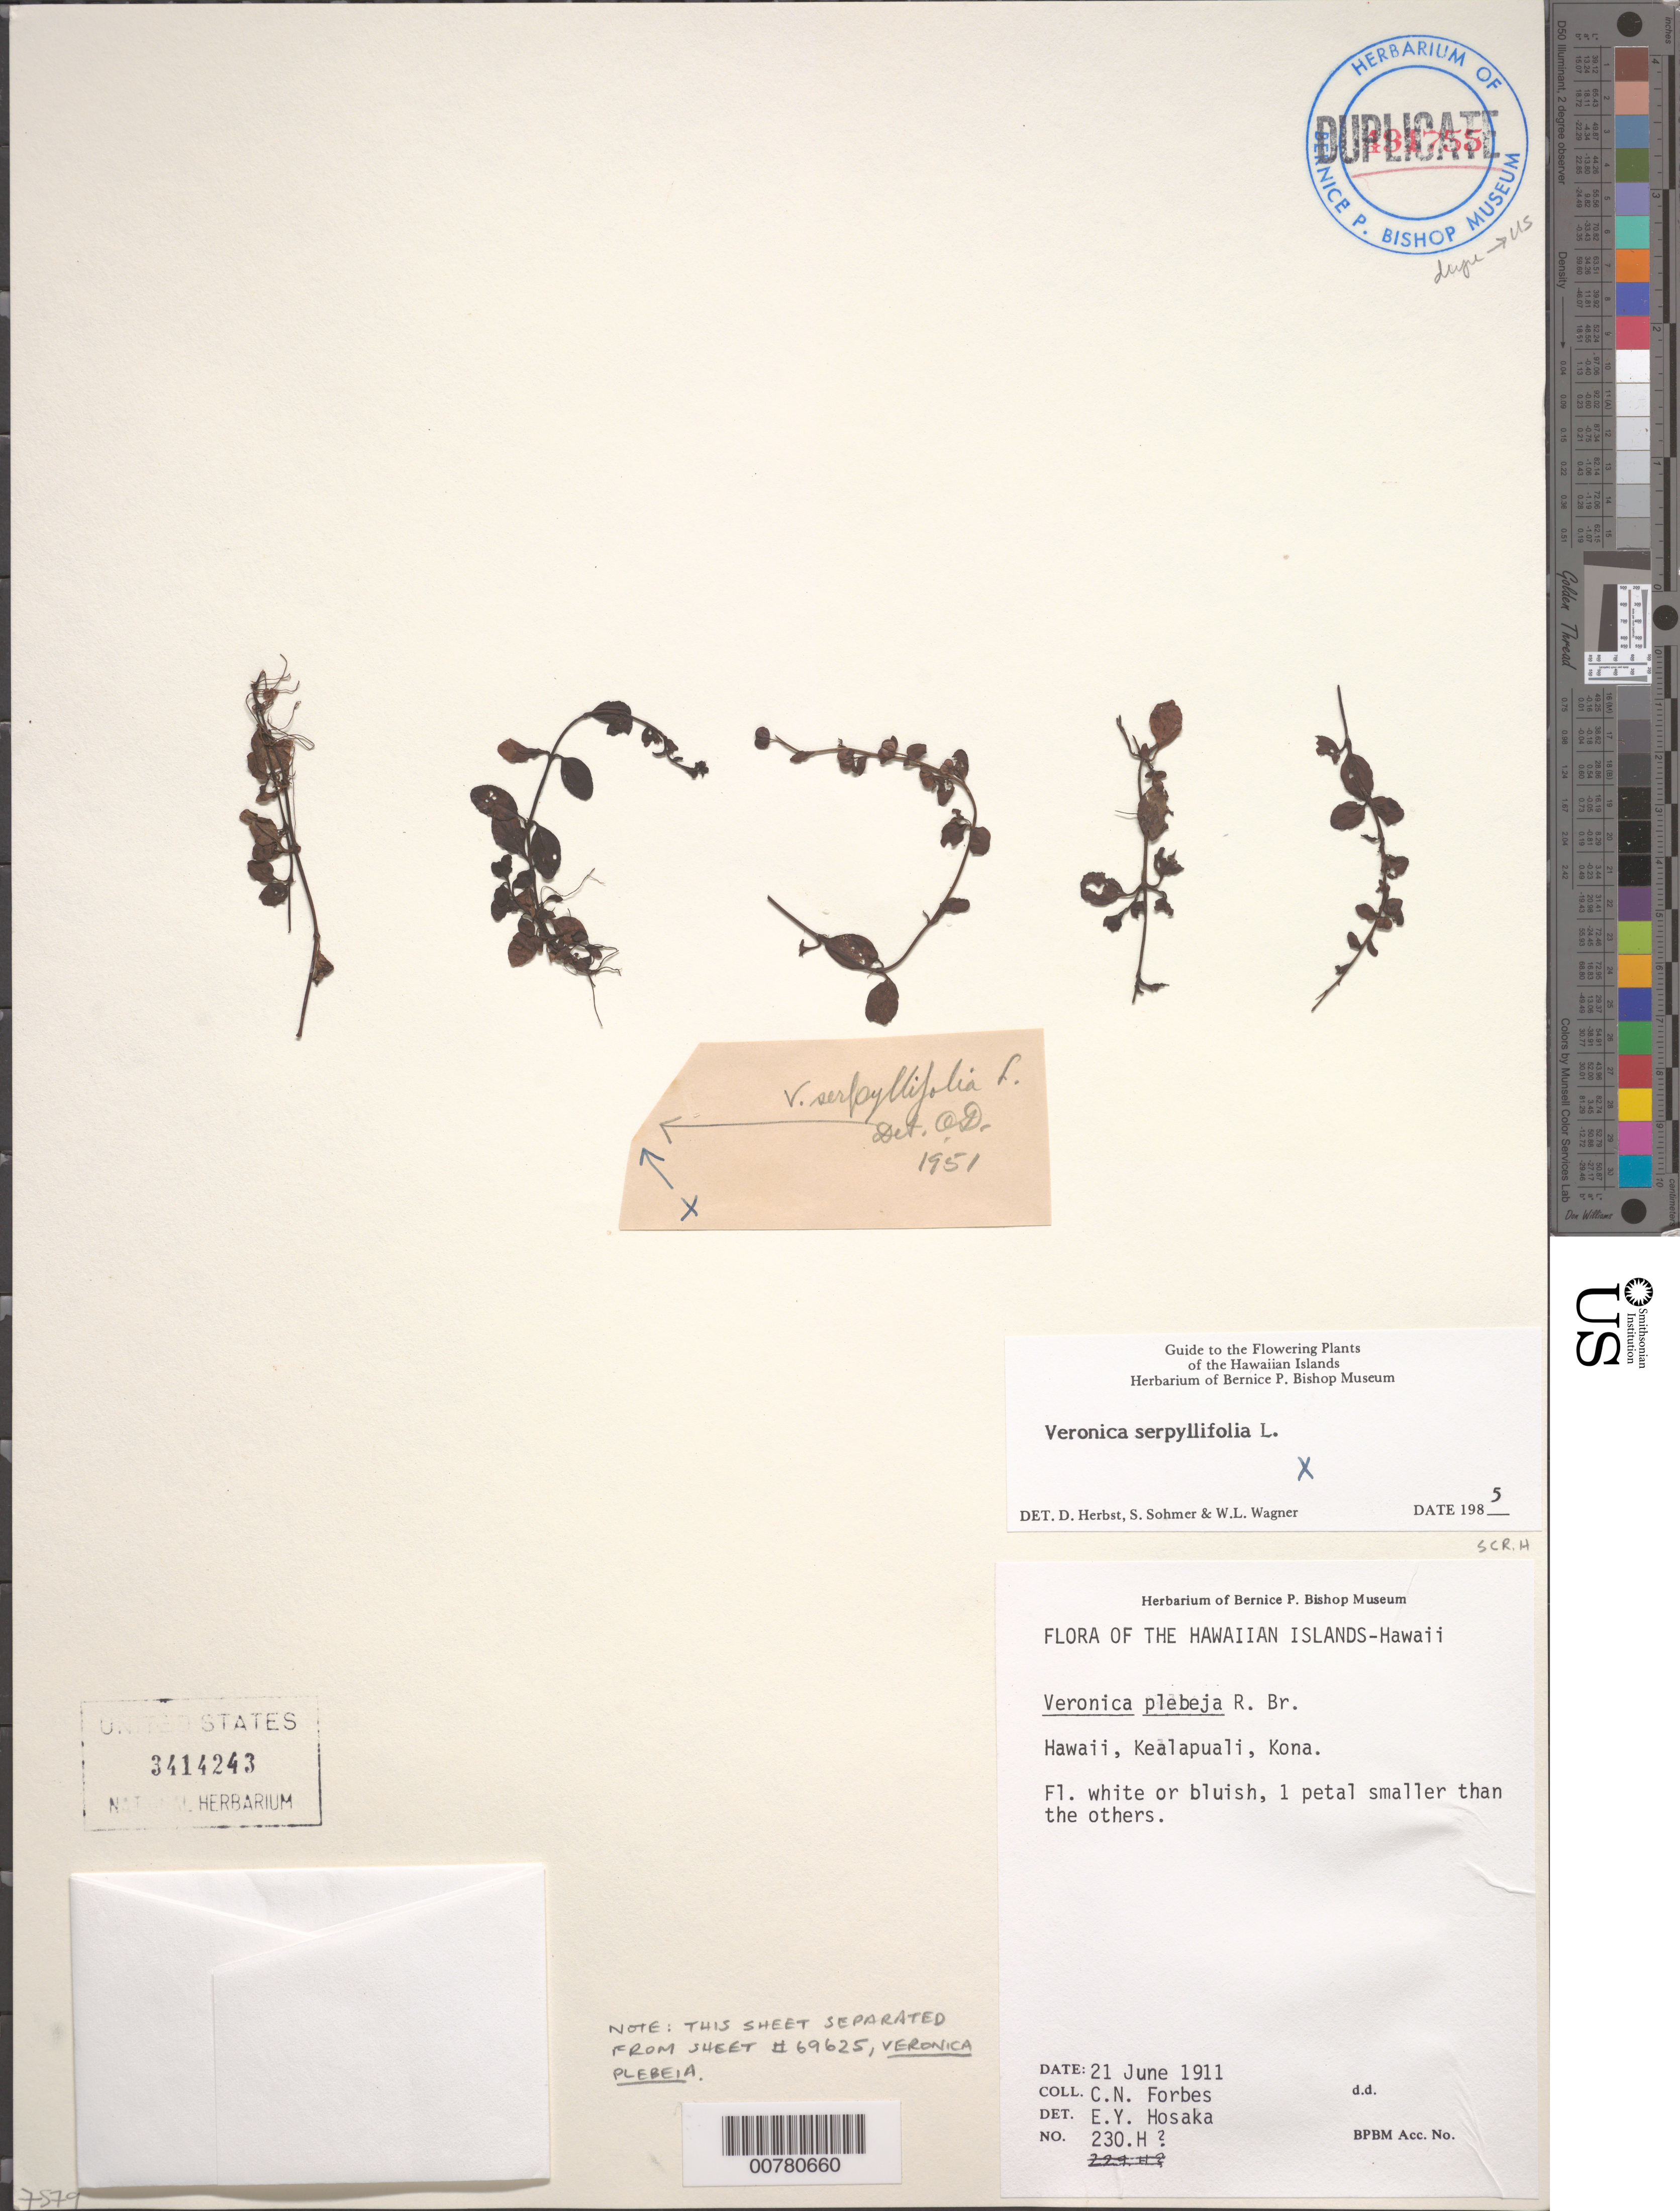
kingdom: Plantae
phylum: Tracheophyta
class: Magnoliopsida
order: Lamiales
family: Plantaginaceae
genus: Veronica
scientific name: Veronica serpyllifolia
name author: L.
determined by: Hosaka, E. Y.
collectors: C. N. Forbes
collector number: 230.H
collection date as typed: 21 Jun 1911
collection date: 1911-06-21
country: United States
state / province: Hawaii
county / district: Hawaii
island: Hawaii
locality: Kealapuali, Kona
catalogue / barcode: US 3414243